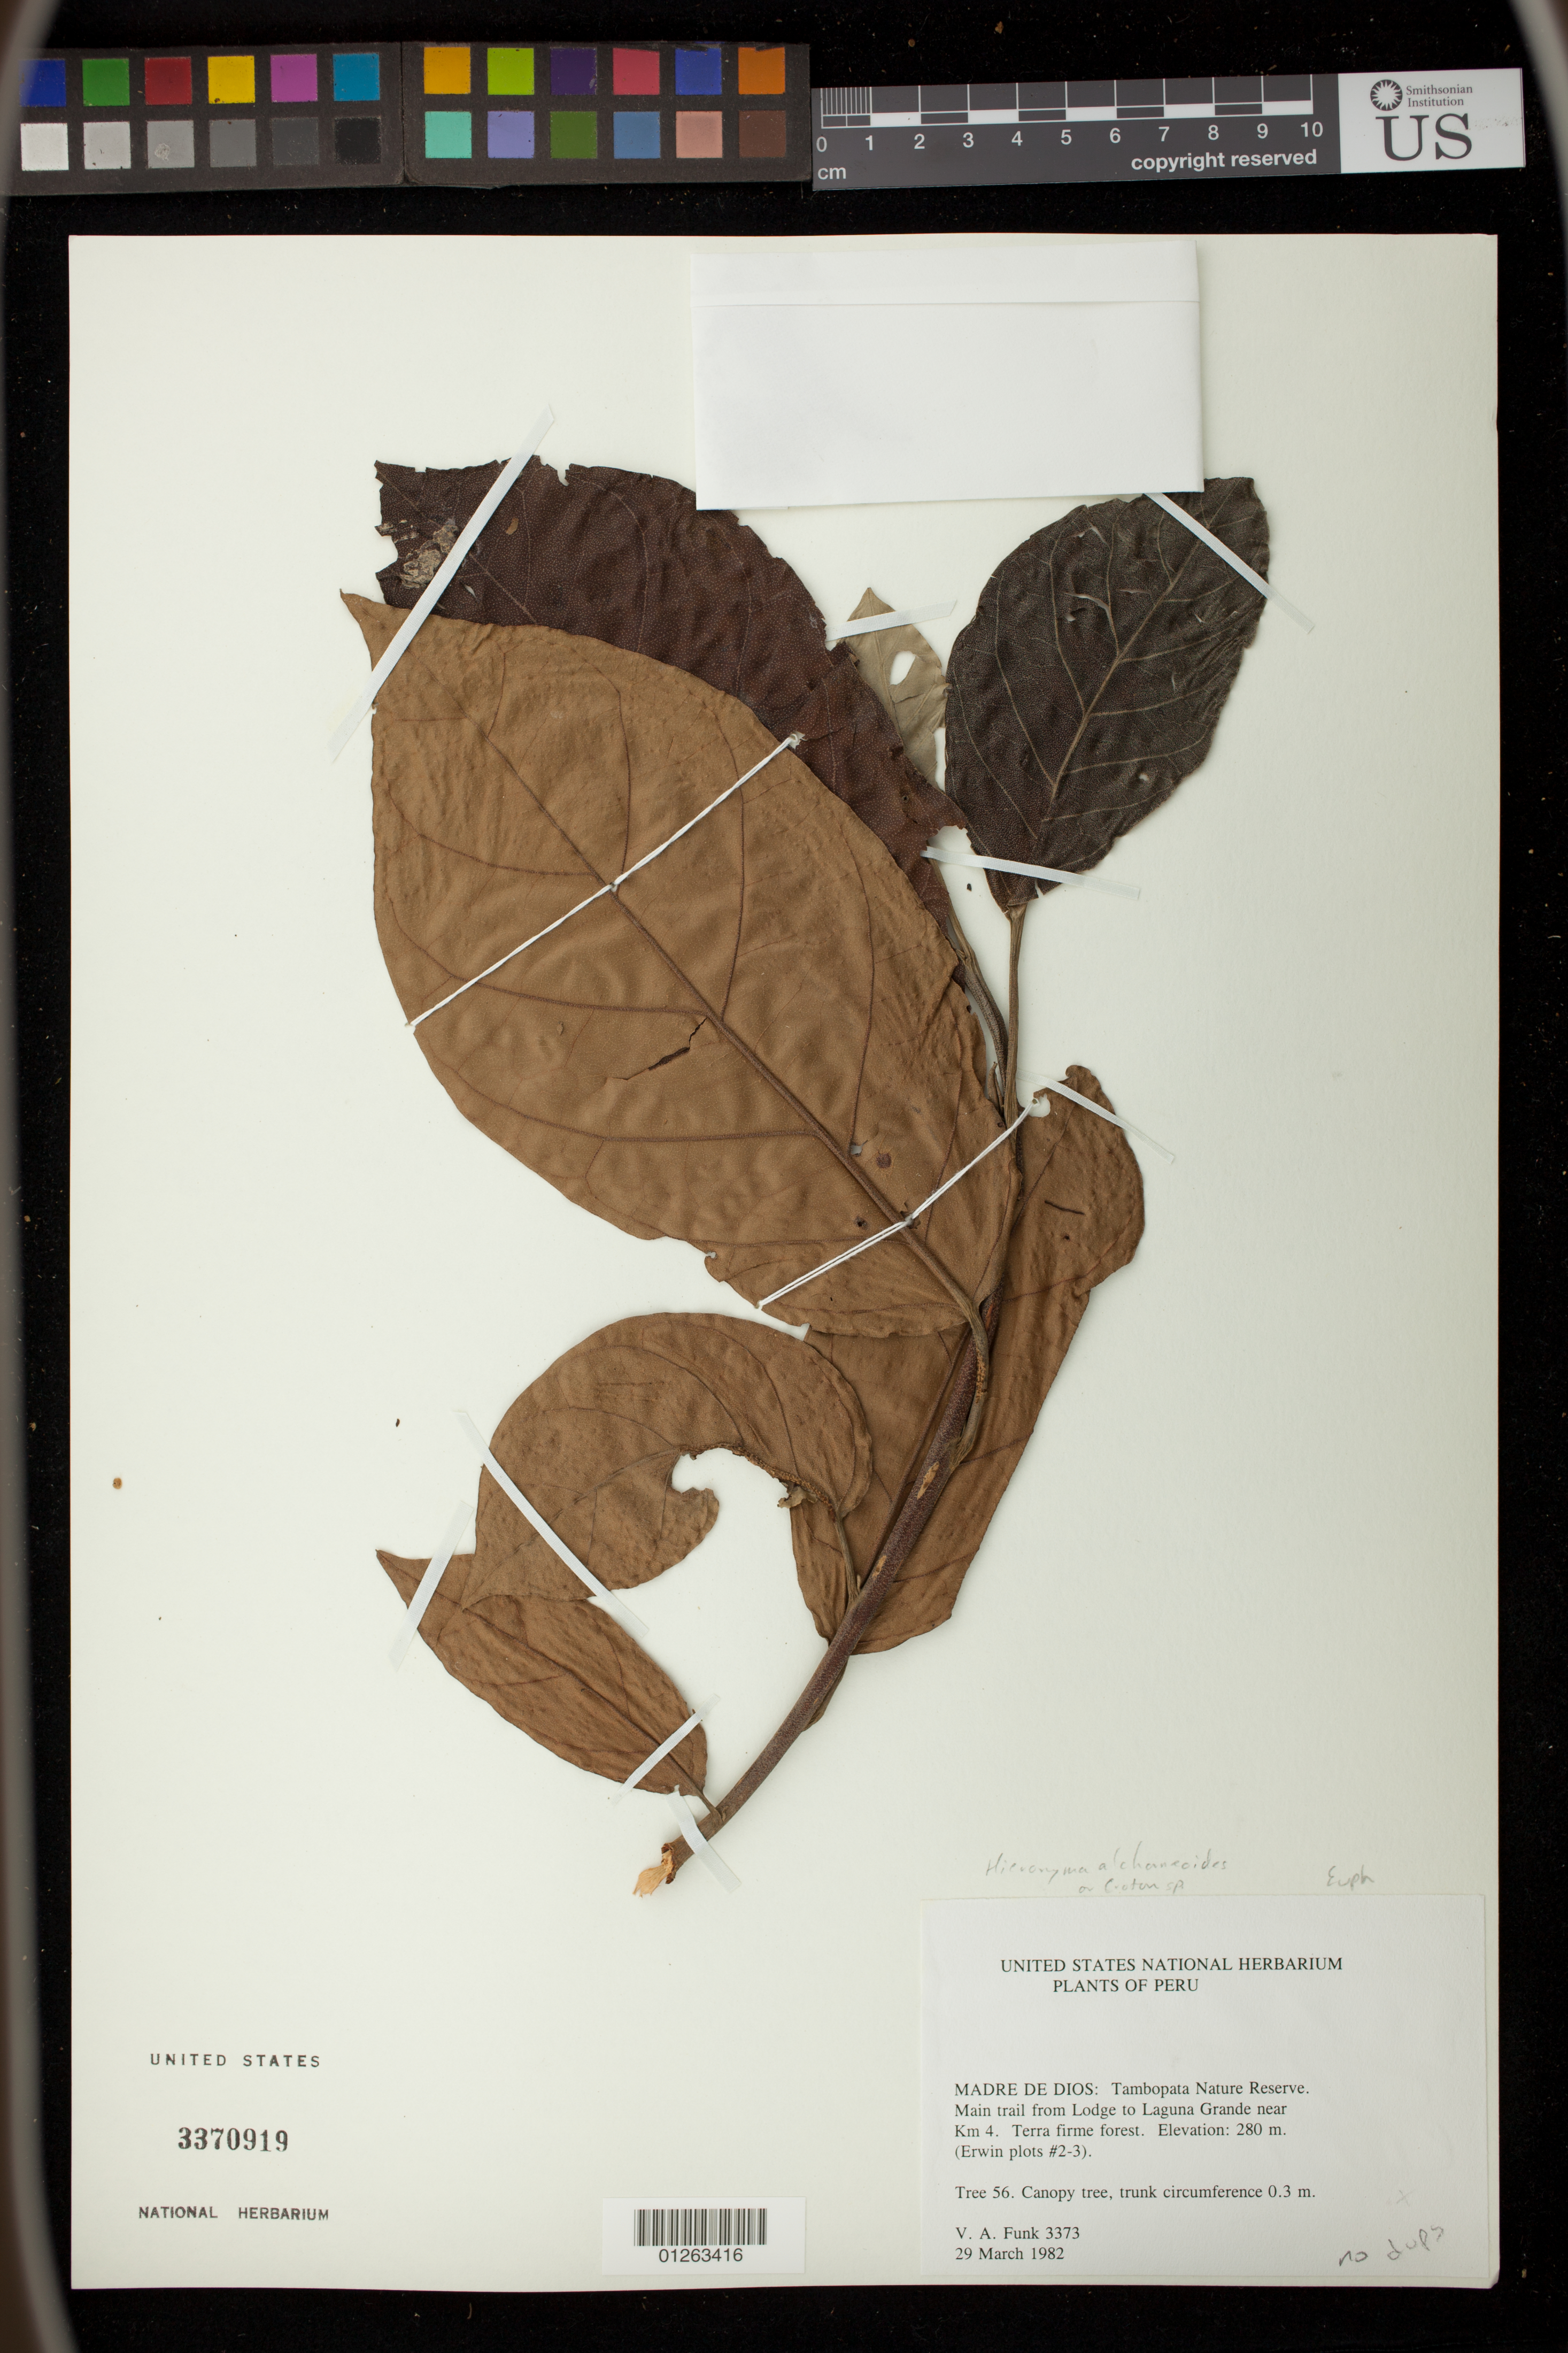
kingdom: Plantae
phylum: Tracheophyta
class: Magnoliopsida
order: Malpighiales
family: Phyllanthaceae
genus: Hieronyma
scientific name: Hieronyma alchorneoides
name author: Allemão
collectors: V. Funk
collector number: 3373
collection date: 1982-03-29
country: Peru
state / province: Madre de Dios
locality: Tambopata Nature Reserve. Main trail from Lodge to Laguna Grande near Km 4. (Erwin plots #2-3).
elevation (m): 280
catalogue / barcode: US 3370919